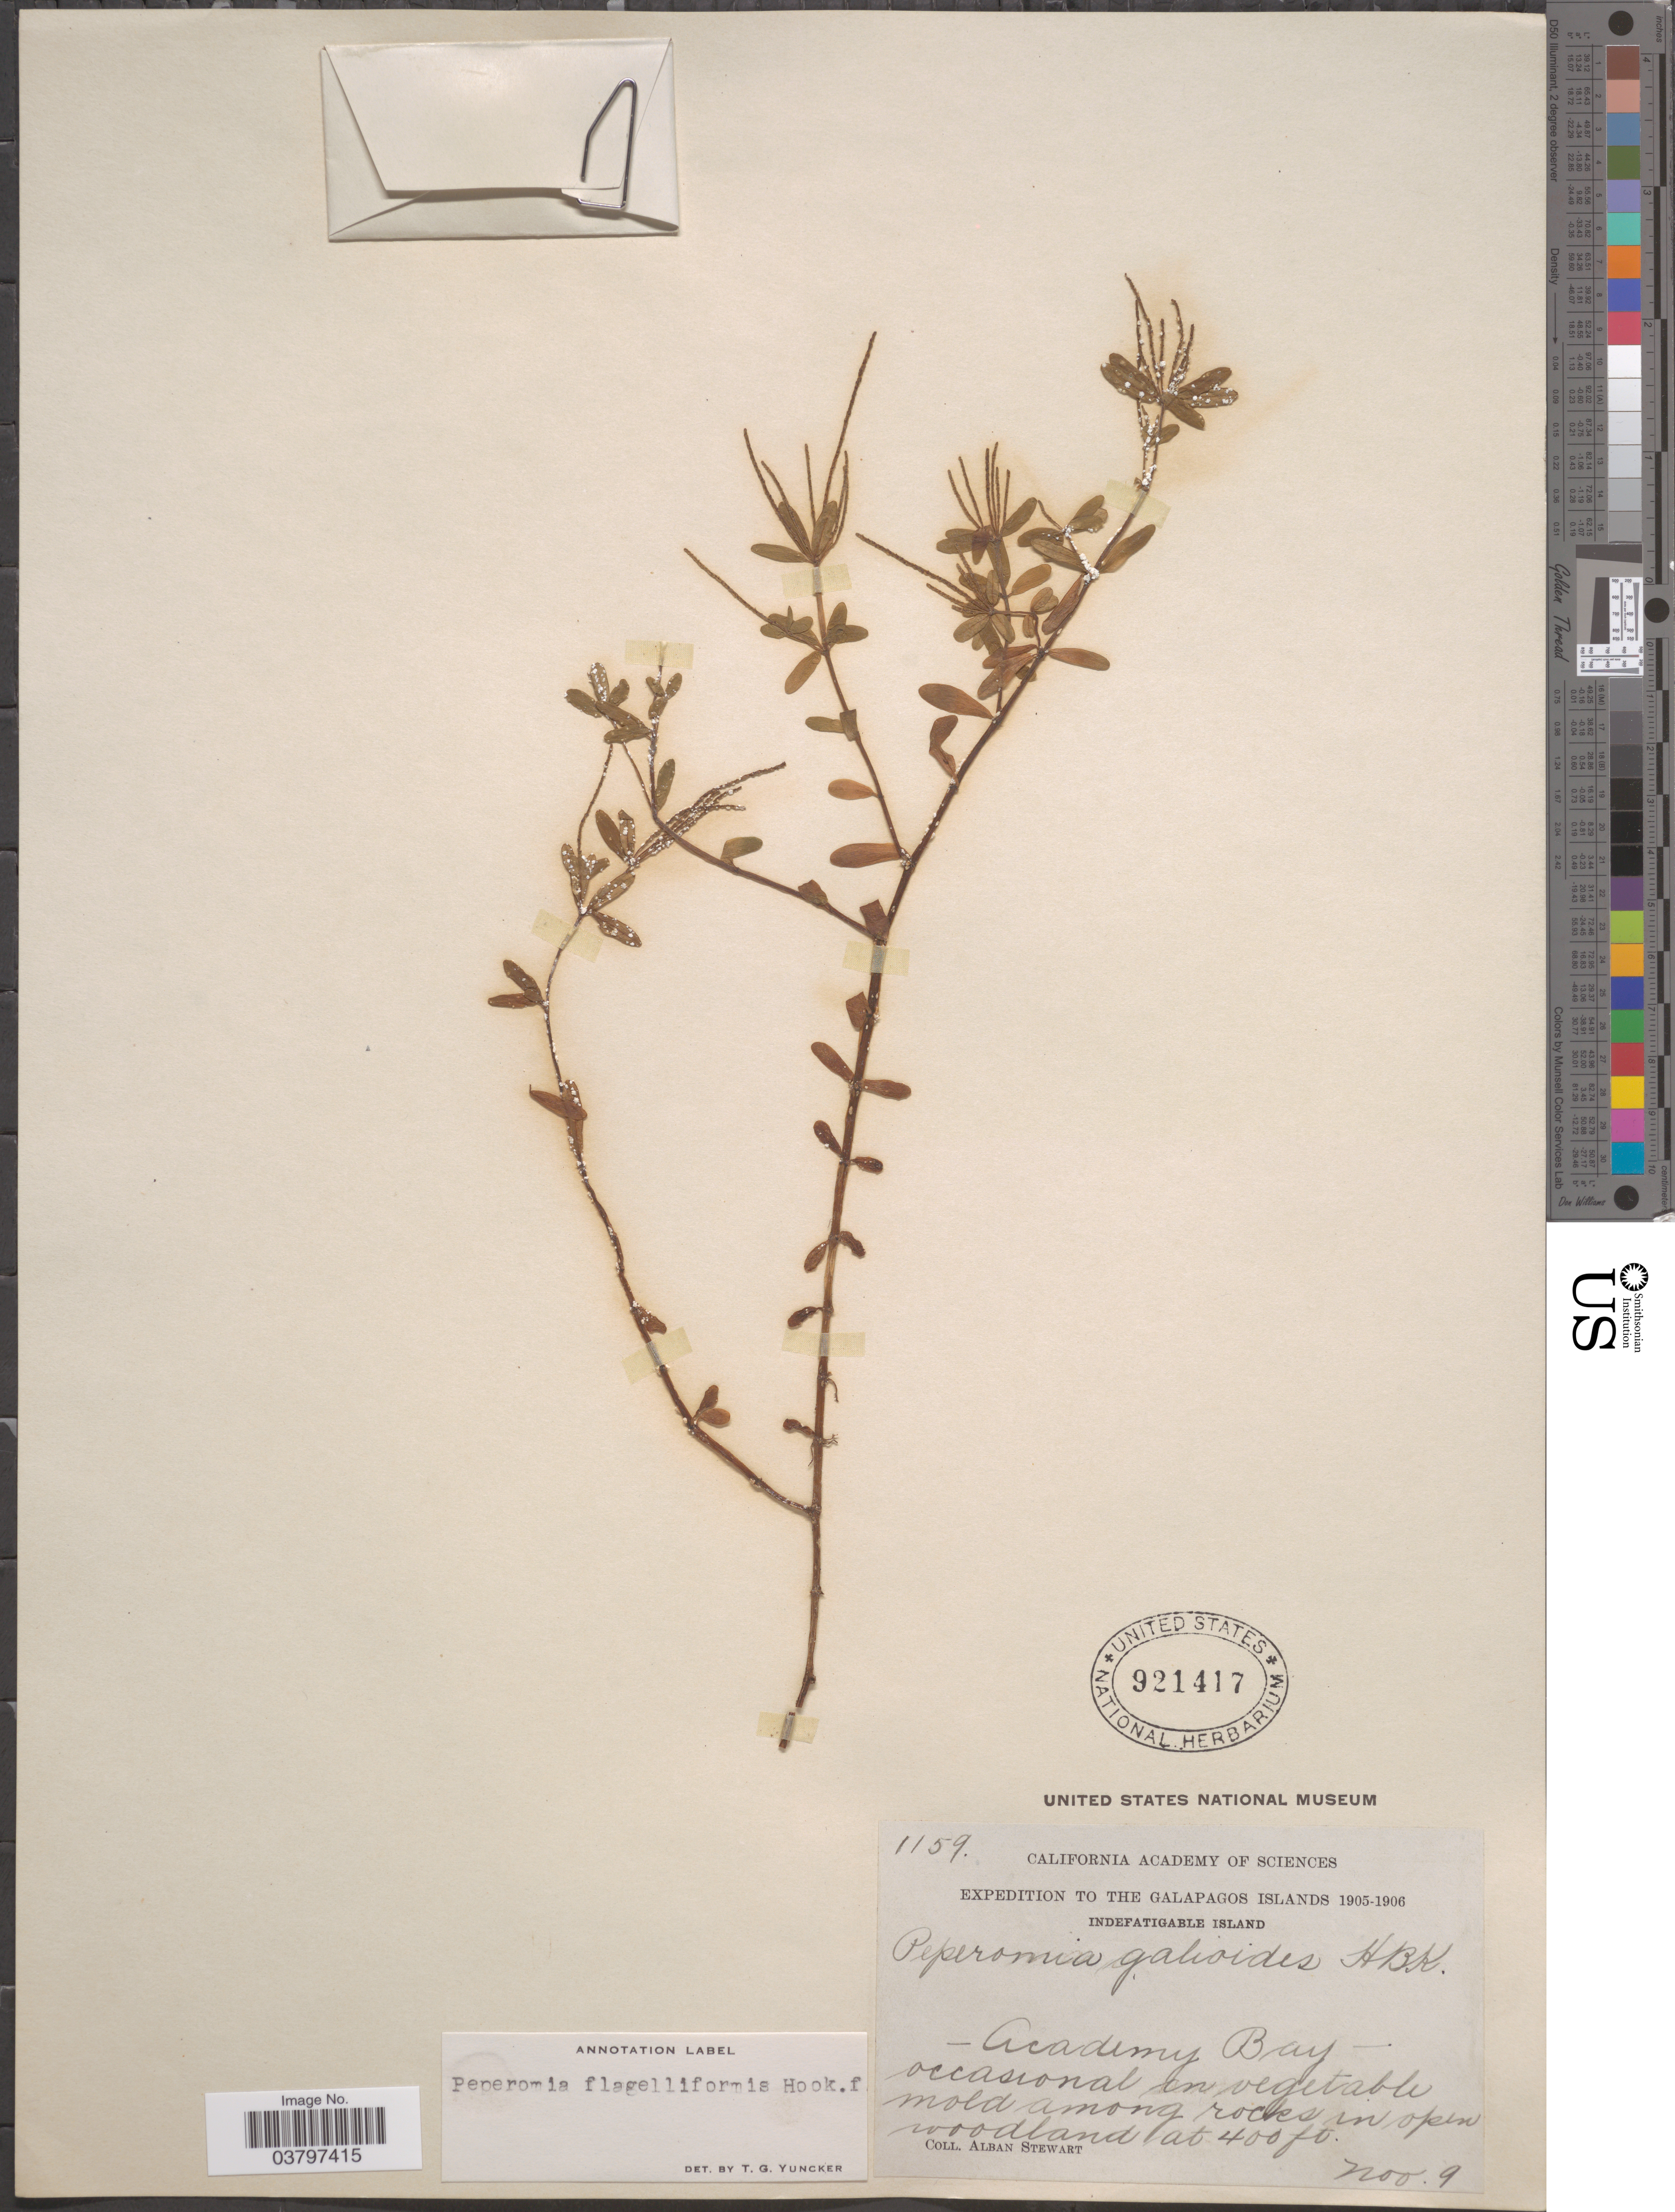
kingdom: Plantae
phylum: Tracheophyta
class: Magnoliopsida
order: Piperales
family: Piperaceae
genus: Peperomia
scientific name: Peperomia galioides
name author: Kunth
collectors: A. Stewart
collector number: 1159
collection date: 1905-11-09/1906-11-09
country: Ecuador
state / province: Colón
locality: The Galapagos Islands. Indefatigable Island. Academy Bay.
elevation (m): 122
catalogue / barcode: US 921417